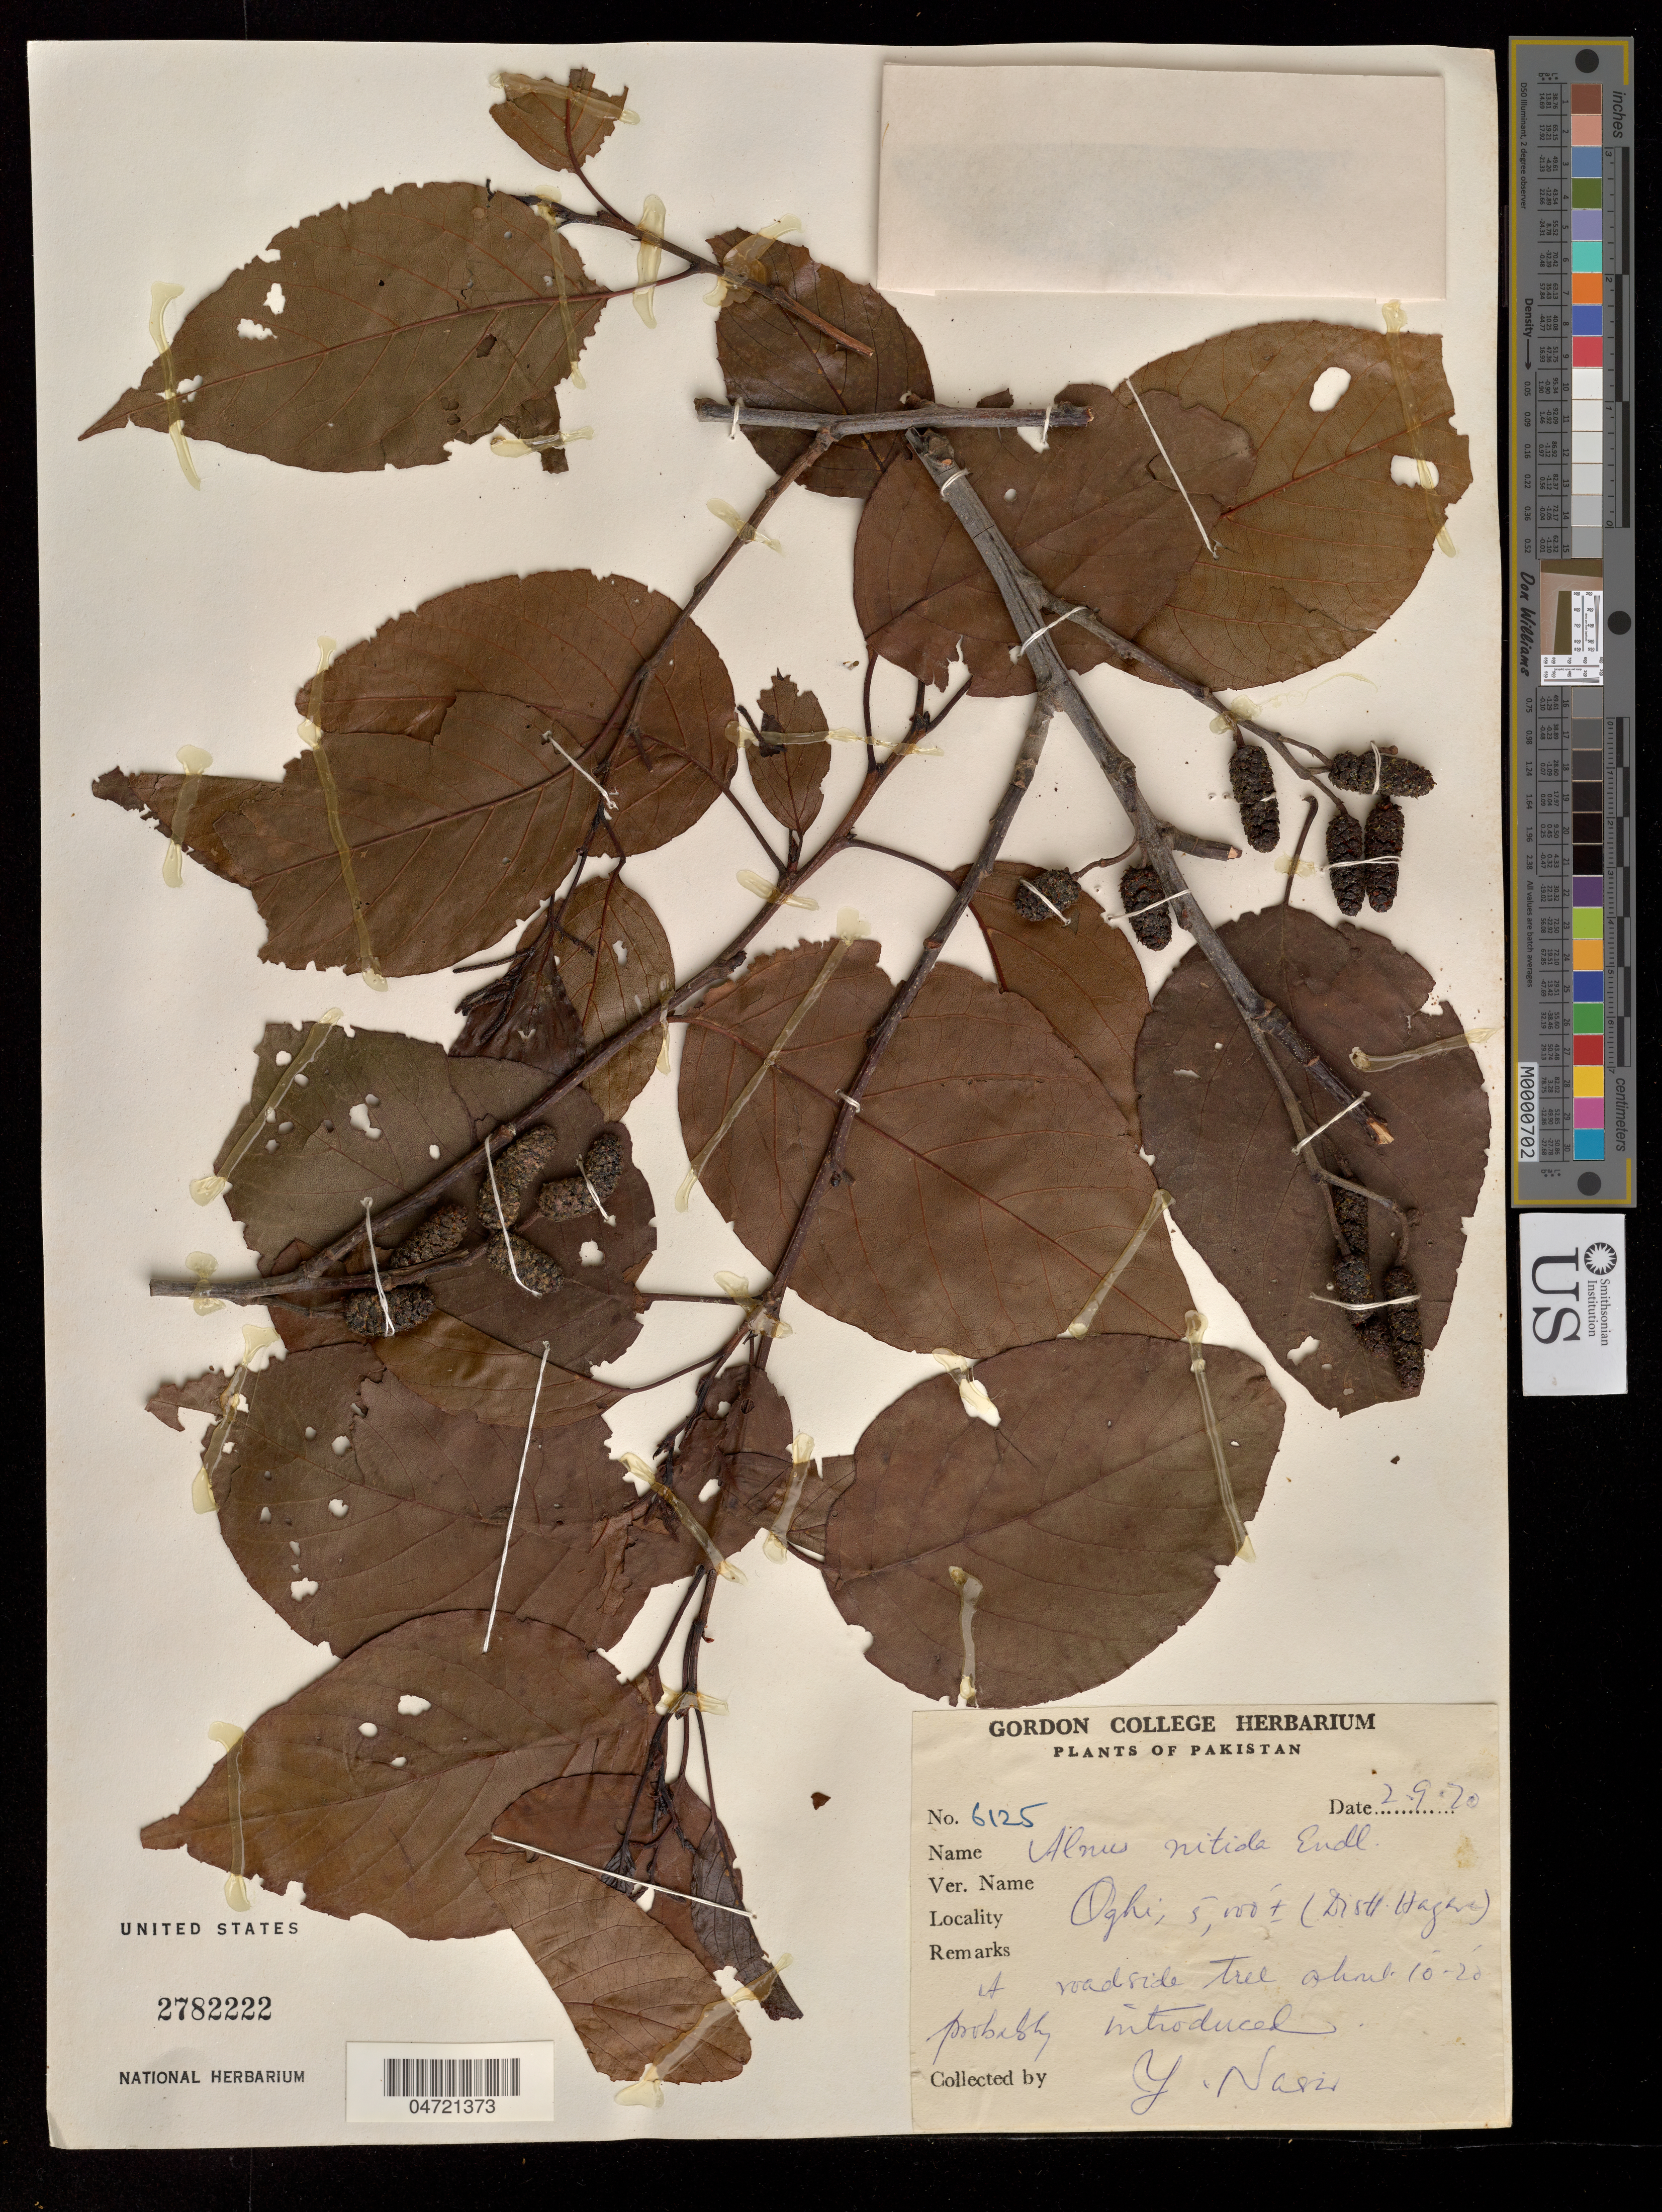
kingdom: Plantae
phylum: Tracheophyta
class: Magnoliopsida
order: Fagales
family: Betulaceae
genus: Alnus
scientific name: Alnus nitida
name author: (Spach) Endl.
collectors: Y. Nasir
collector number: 6125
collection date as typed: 02 Sep 1970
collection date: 1970-09-02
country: Pakistan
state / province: Hazara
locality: Oghi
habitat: Roadside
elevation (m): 1524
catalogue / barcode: US 2782222